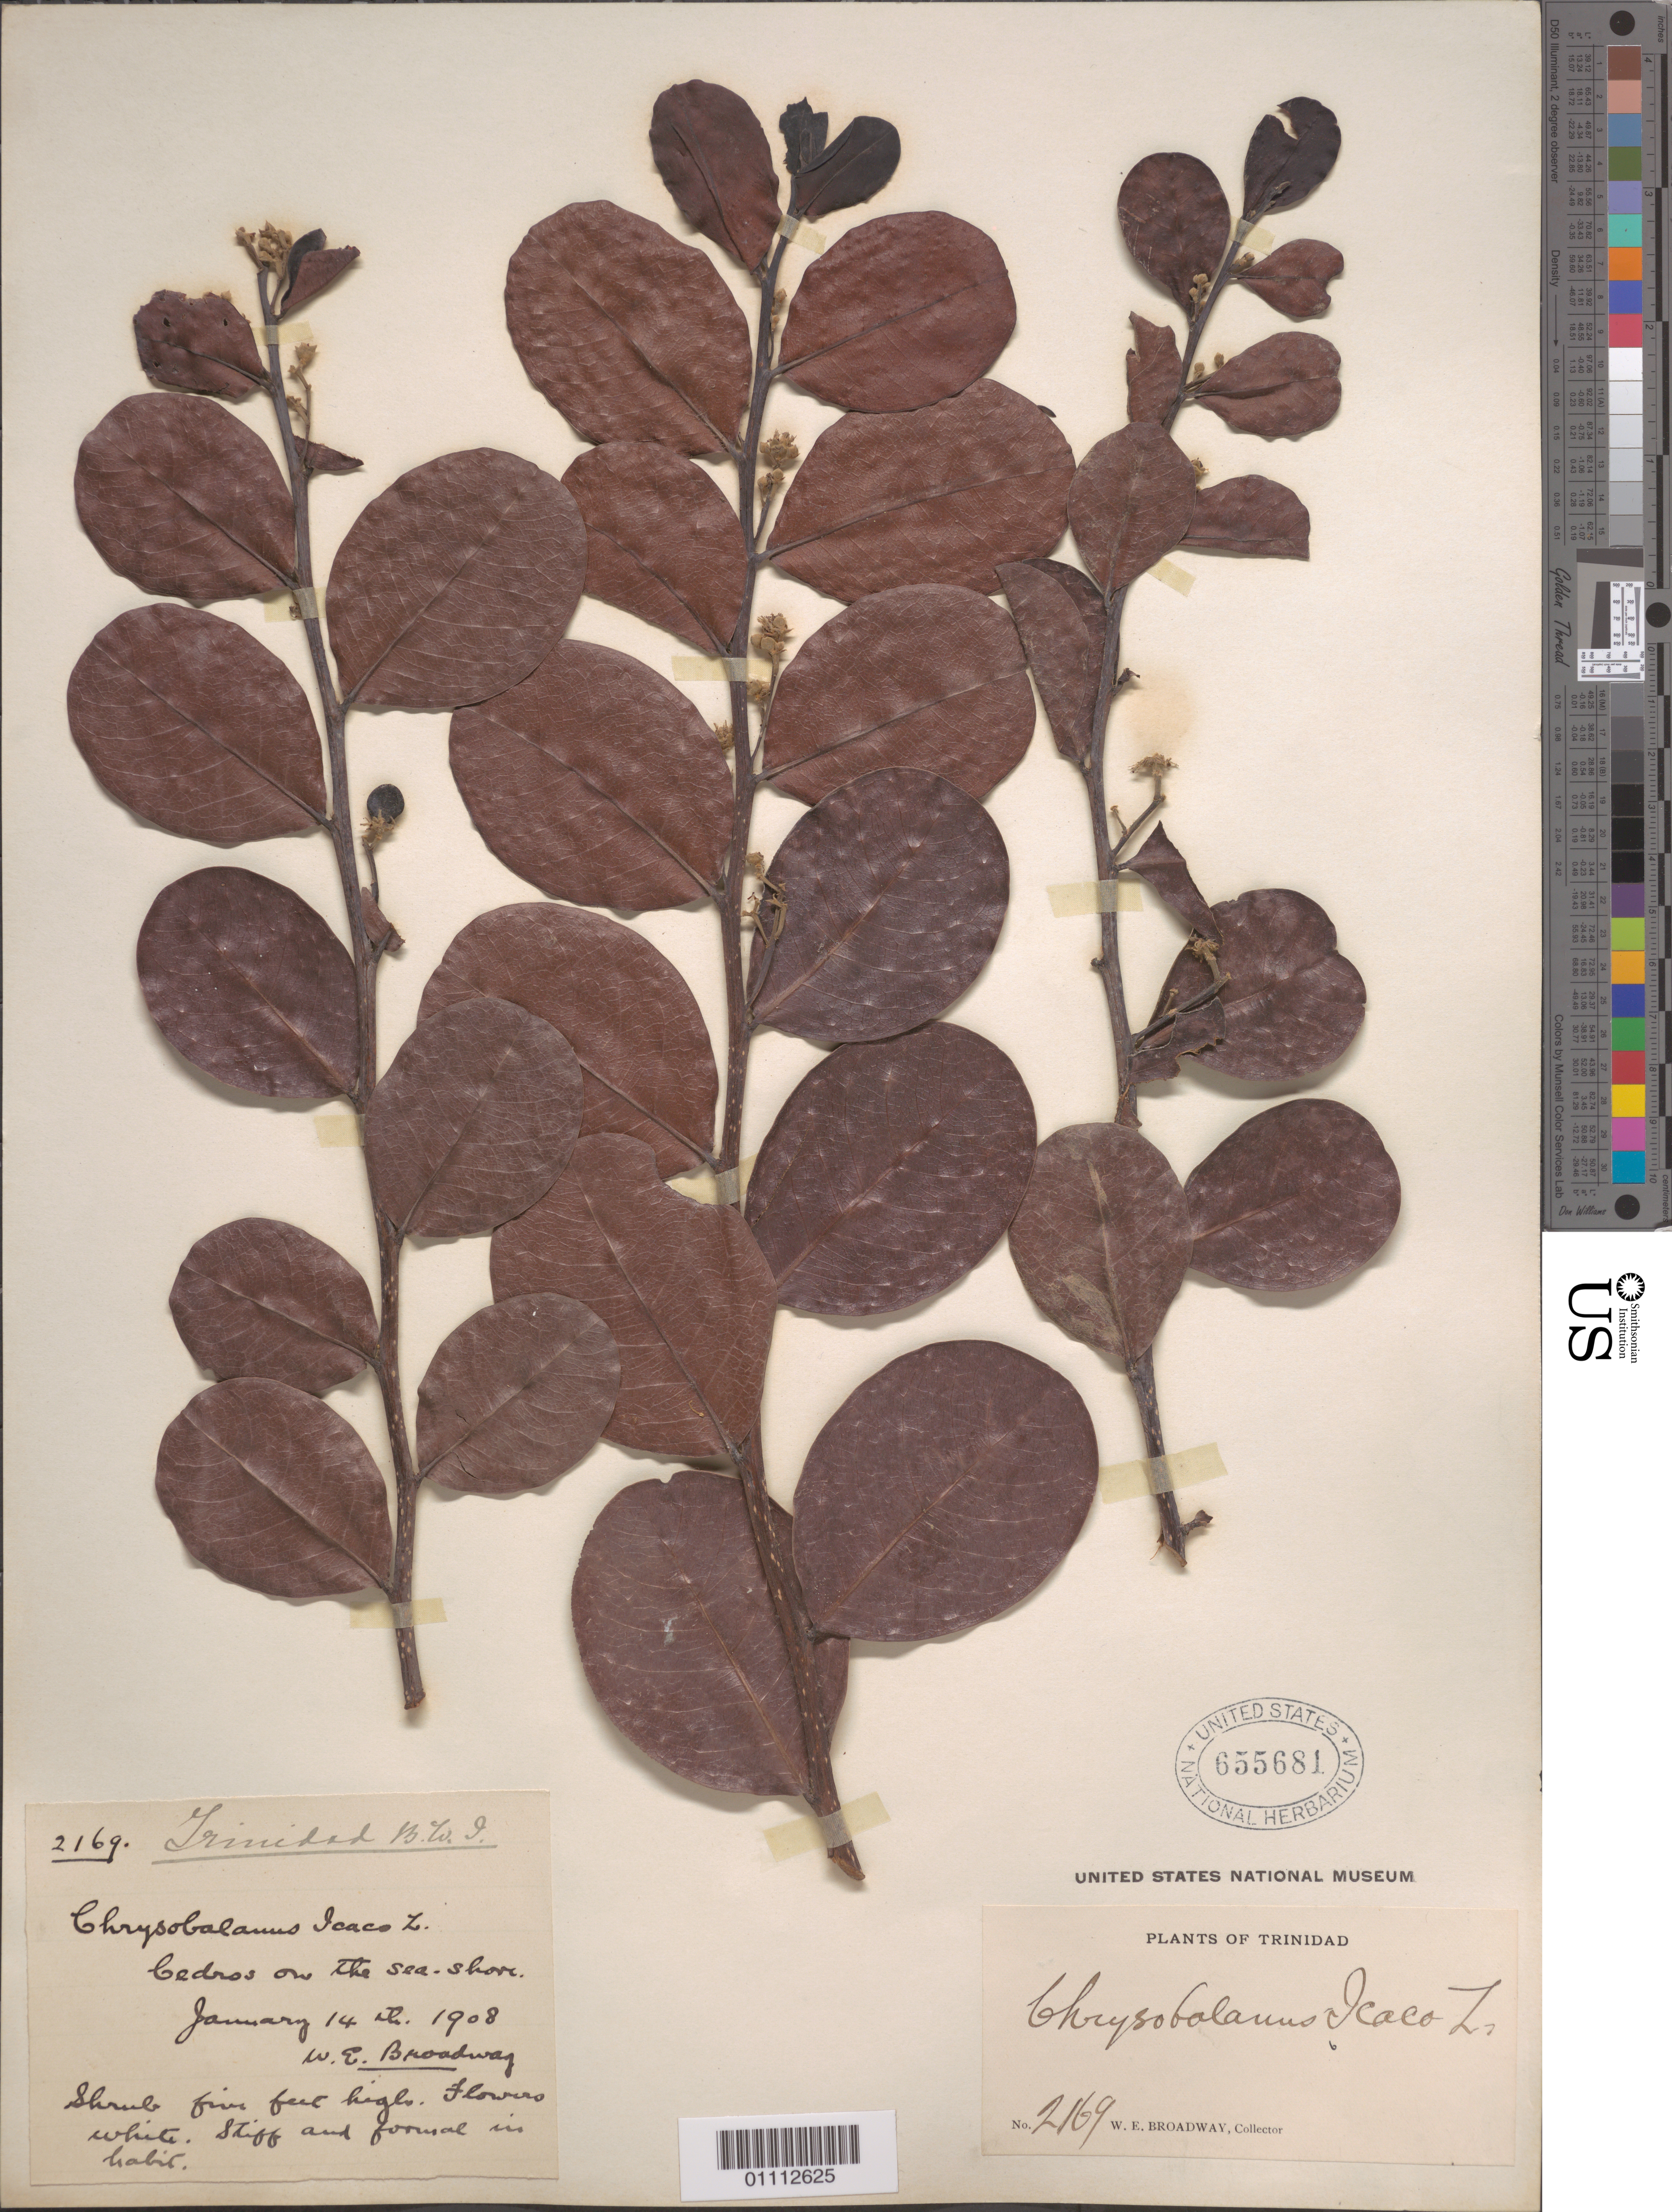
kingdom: Plantae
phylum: Tracheophyta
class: Magnoliopsida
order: Malpighiales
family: Chrysobalanaceae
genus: Chrysobalanus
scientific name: Chrysobalanus icaco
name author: L.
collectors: W. E. Broadway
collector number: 2169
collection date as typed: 14 Jan 1908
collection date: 1908-01-14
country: Trinidad and Tobago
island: Trinidad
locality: Cedros on the seas shore.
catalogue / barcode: US 655681